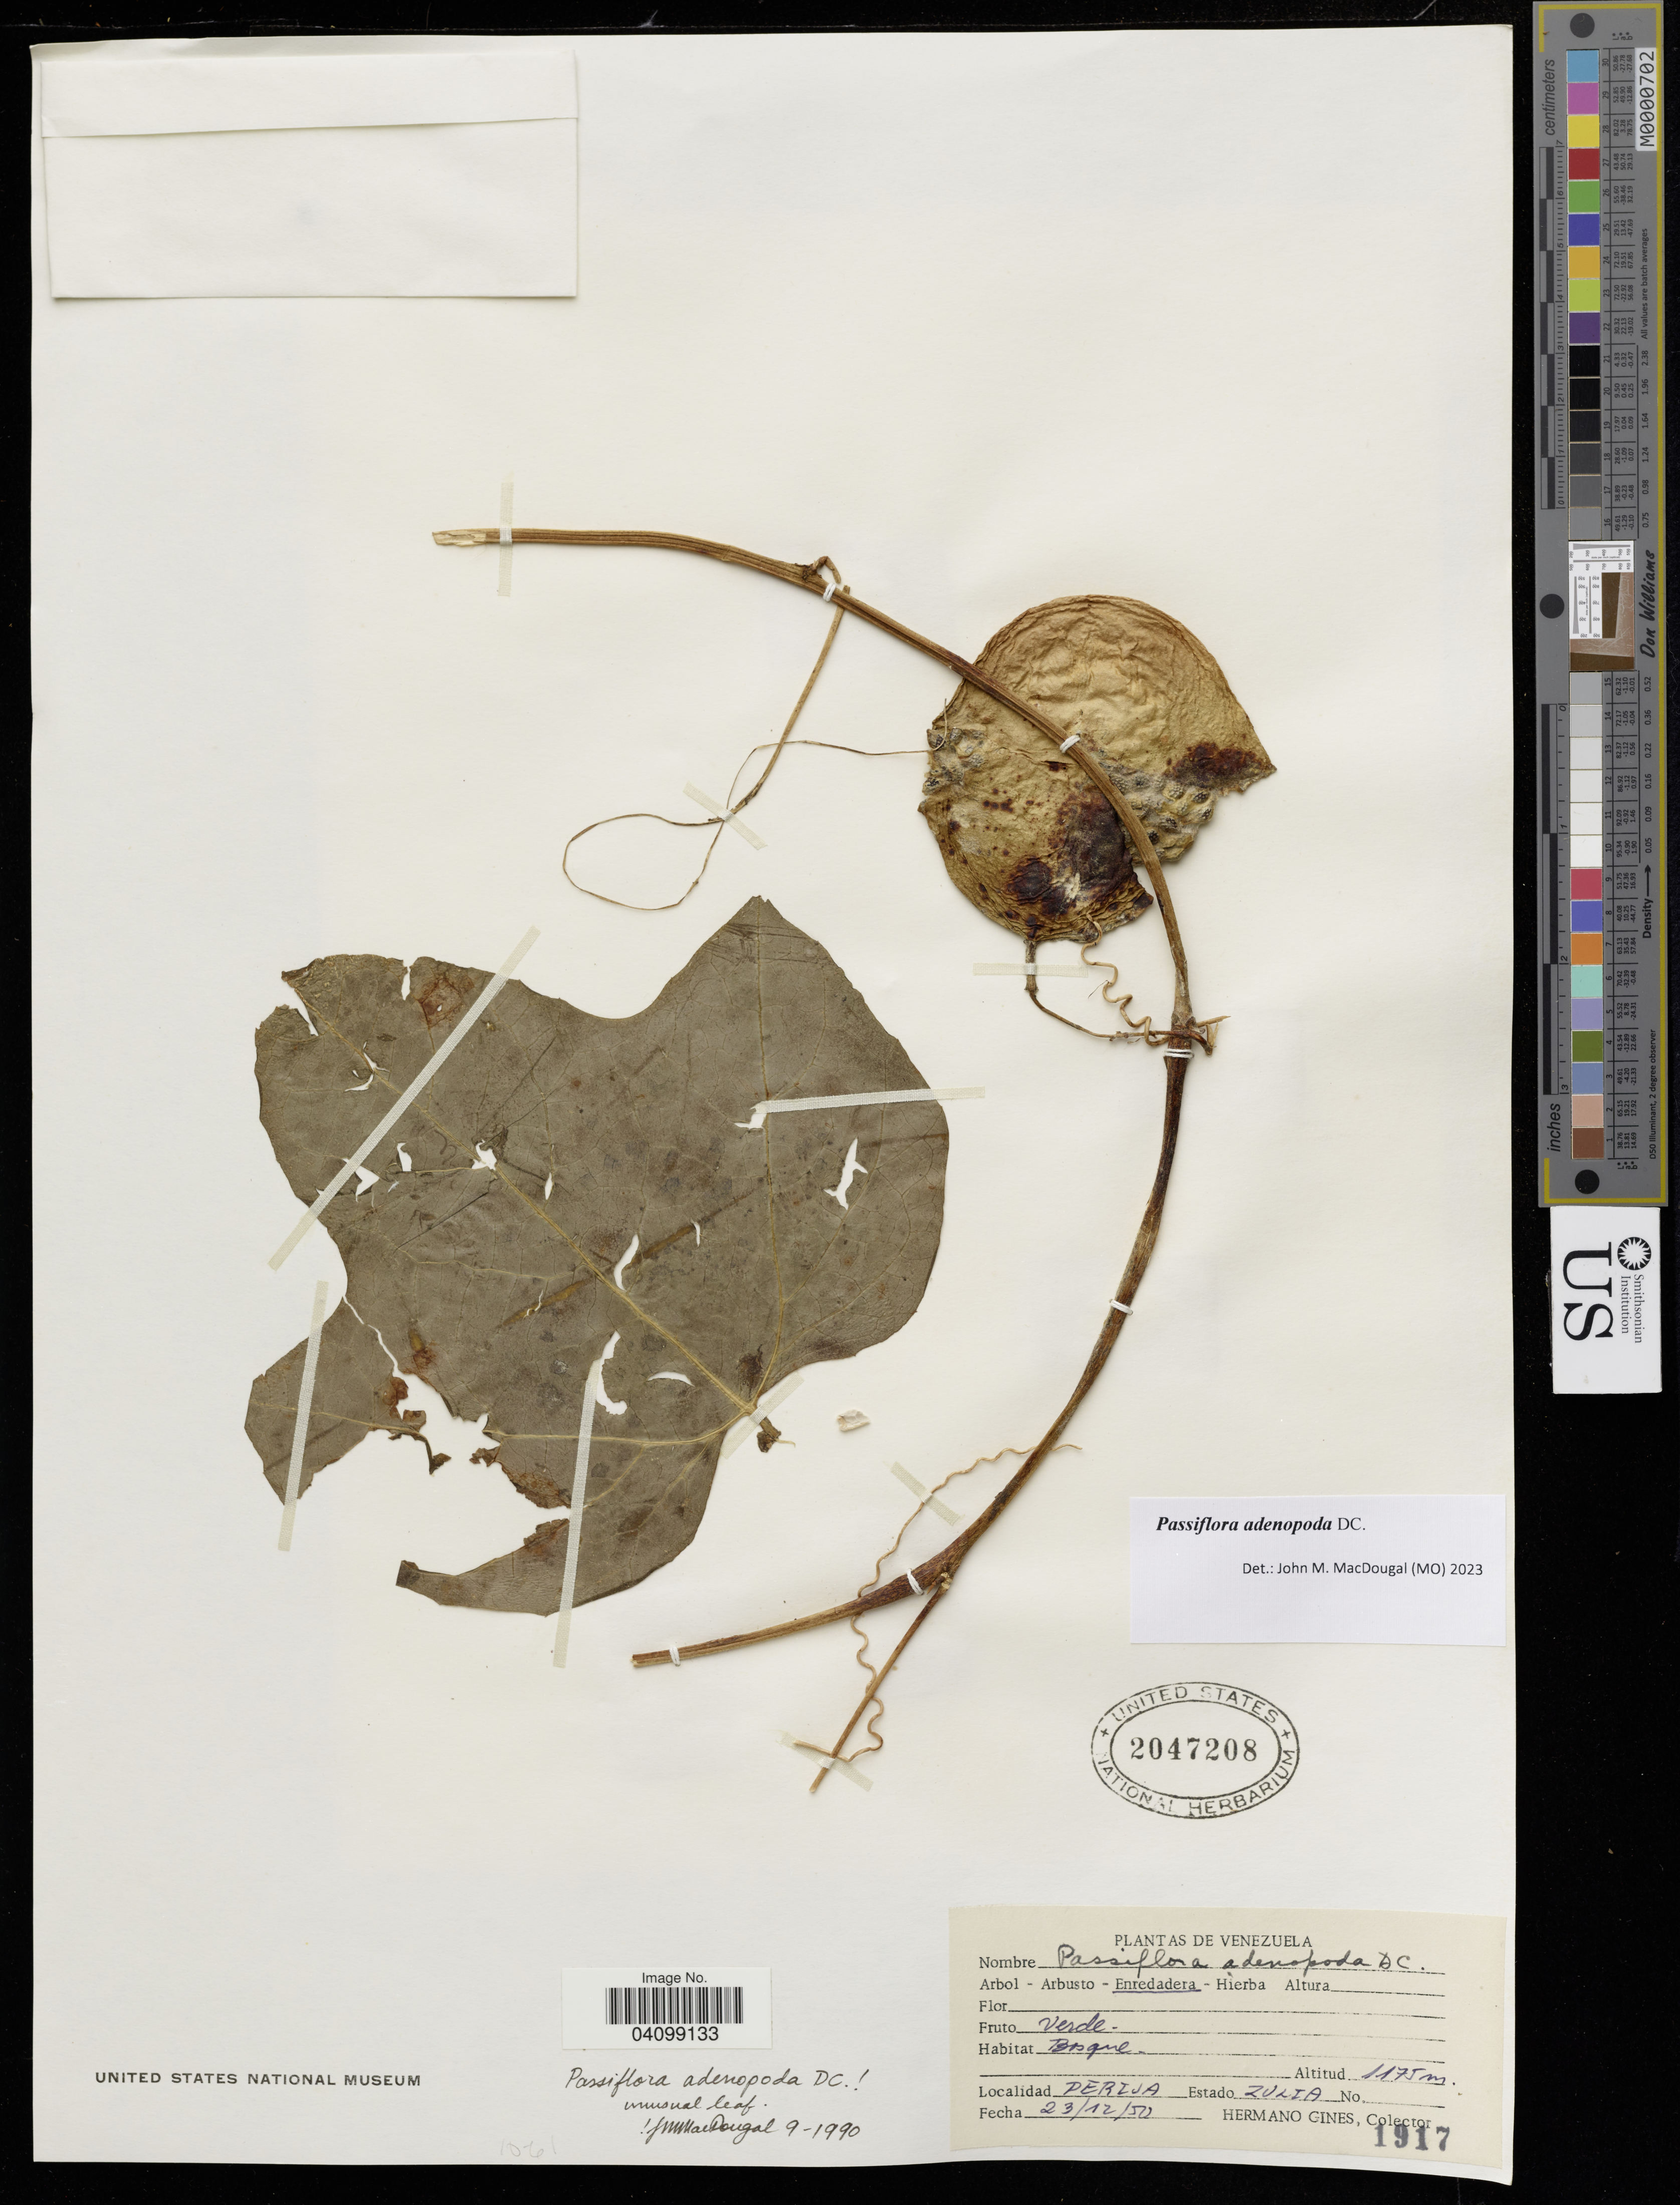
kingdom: Plantae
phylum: Tracheophyta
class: Magnoliopsida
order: Malpighiales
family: Passifloraceae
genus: Passiflora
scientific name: Passiflora adenopoda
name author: DC.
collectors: H. Gines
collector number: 1917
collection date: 1950-12-23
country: Venezuela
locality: Perija.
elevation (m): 1175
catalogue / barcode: US 2047208